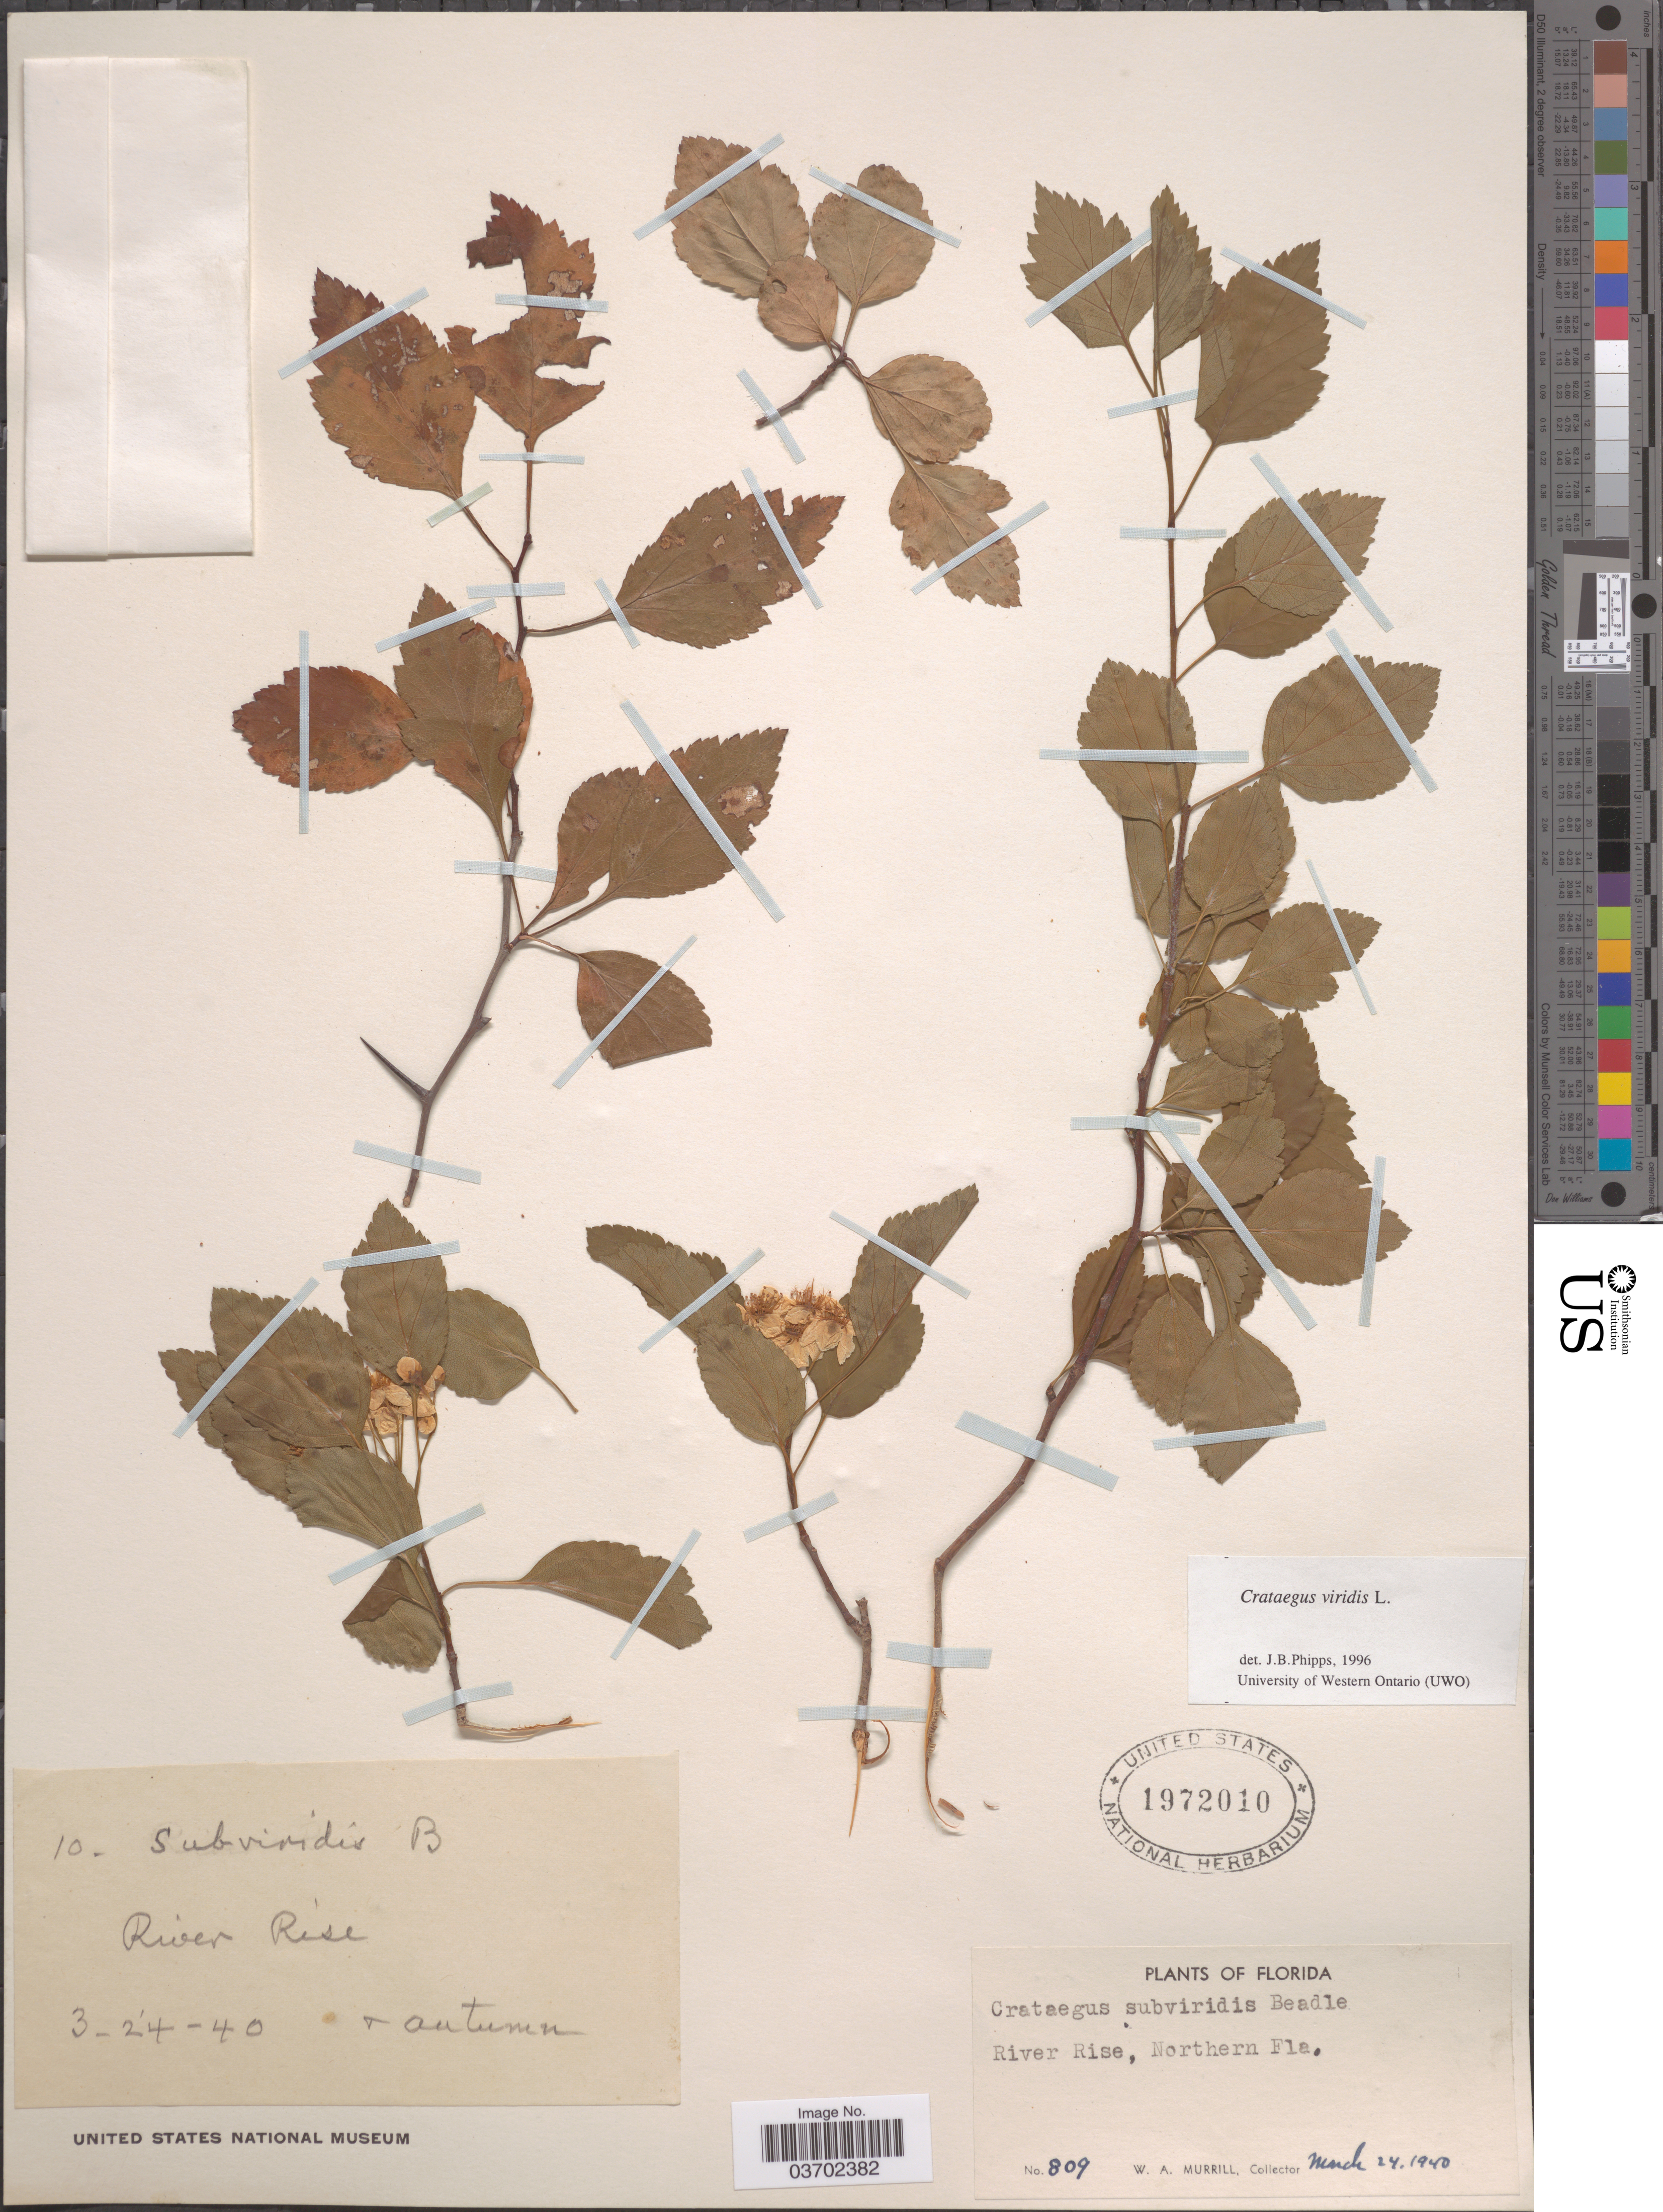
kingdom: Plantae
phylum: Tracheophyta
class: Magnoliopsida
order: Rosales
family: Rosaceae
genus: Crataegus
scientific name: Crataegus viridis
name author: L.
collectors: W. A. Murrill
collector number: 809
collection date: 1940-03-24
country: United States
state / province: Florida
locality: River Rise, Northern Fla.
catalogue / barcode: US 1972010